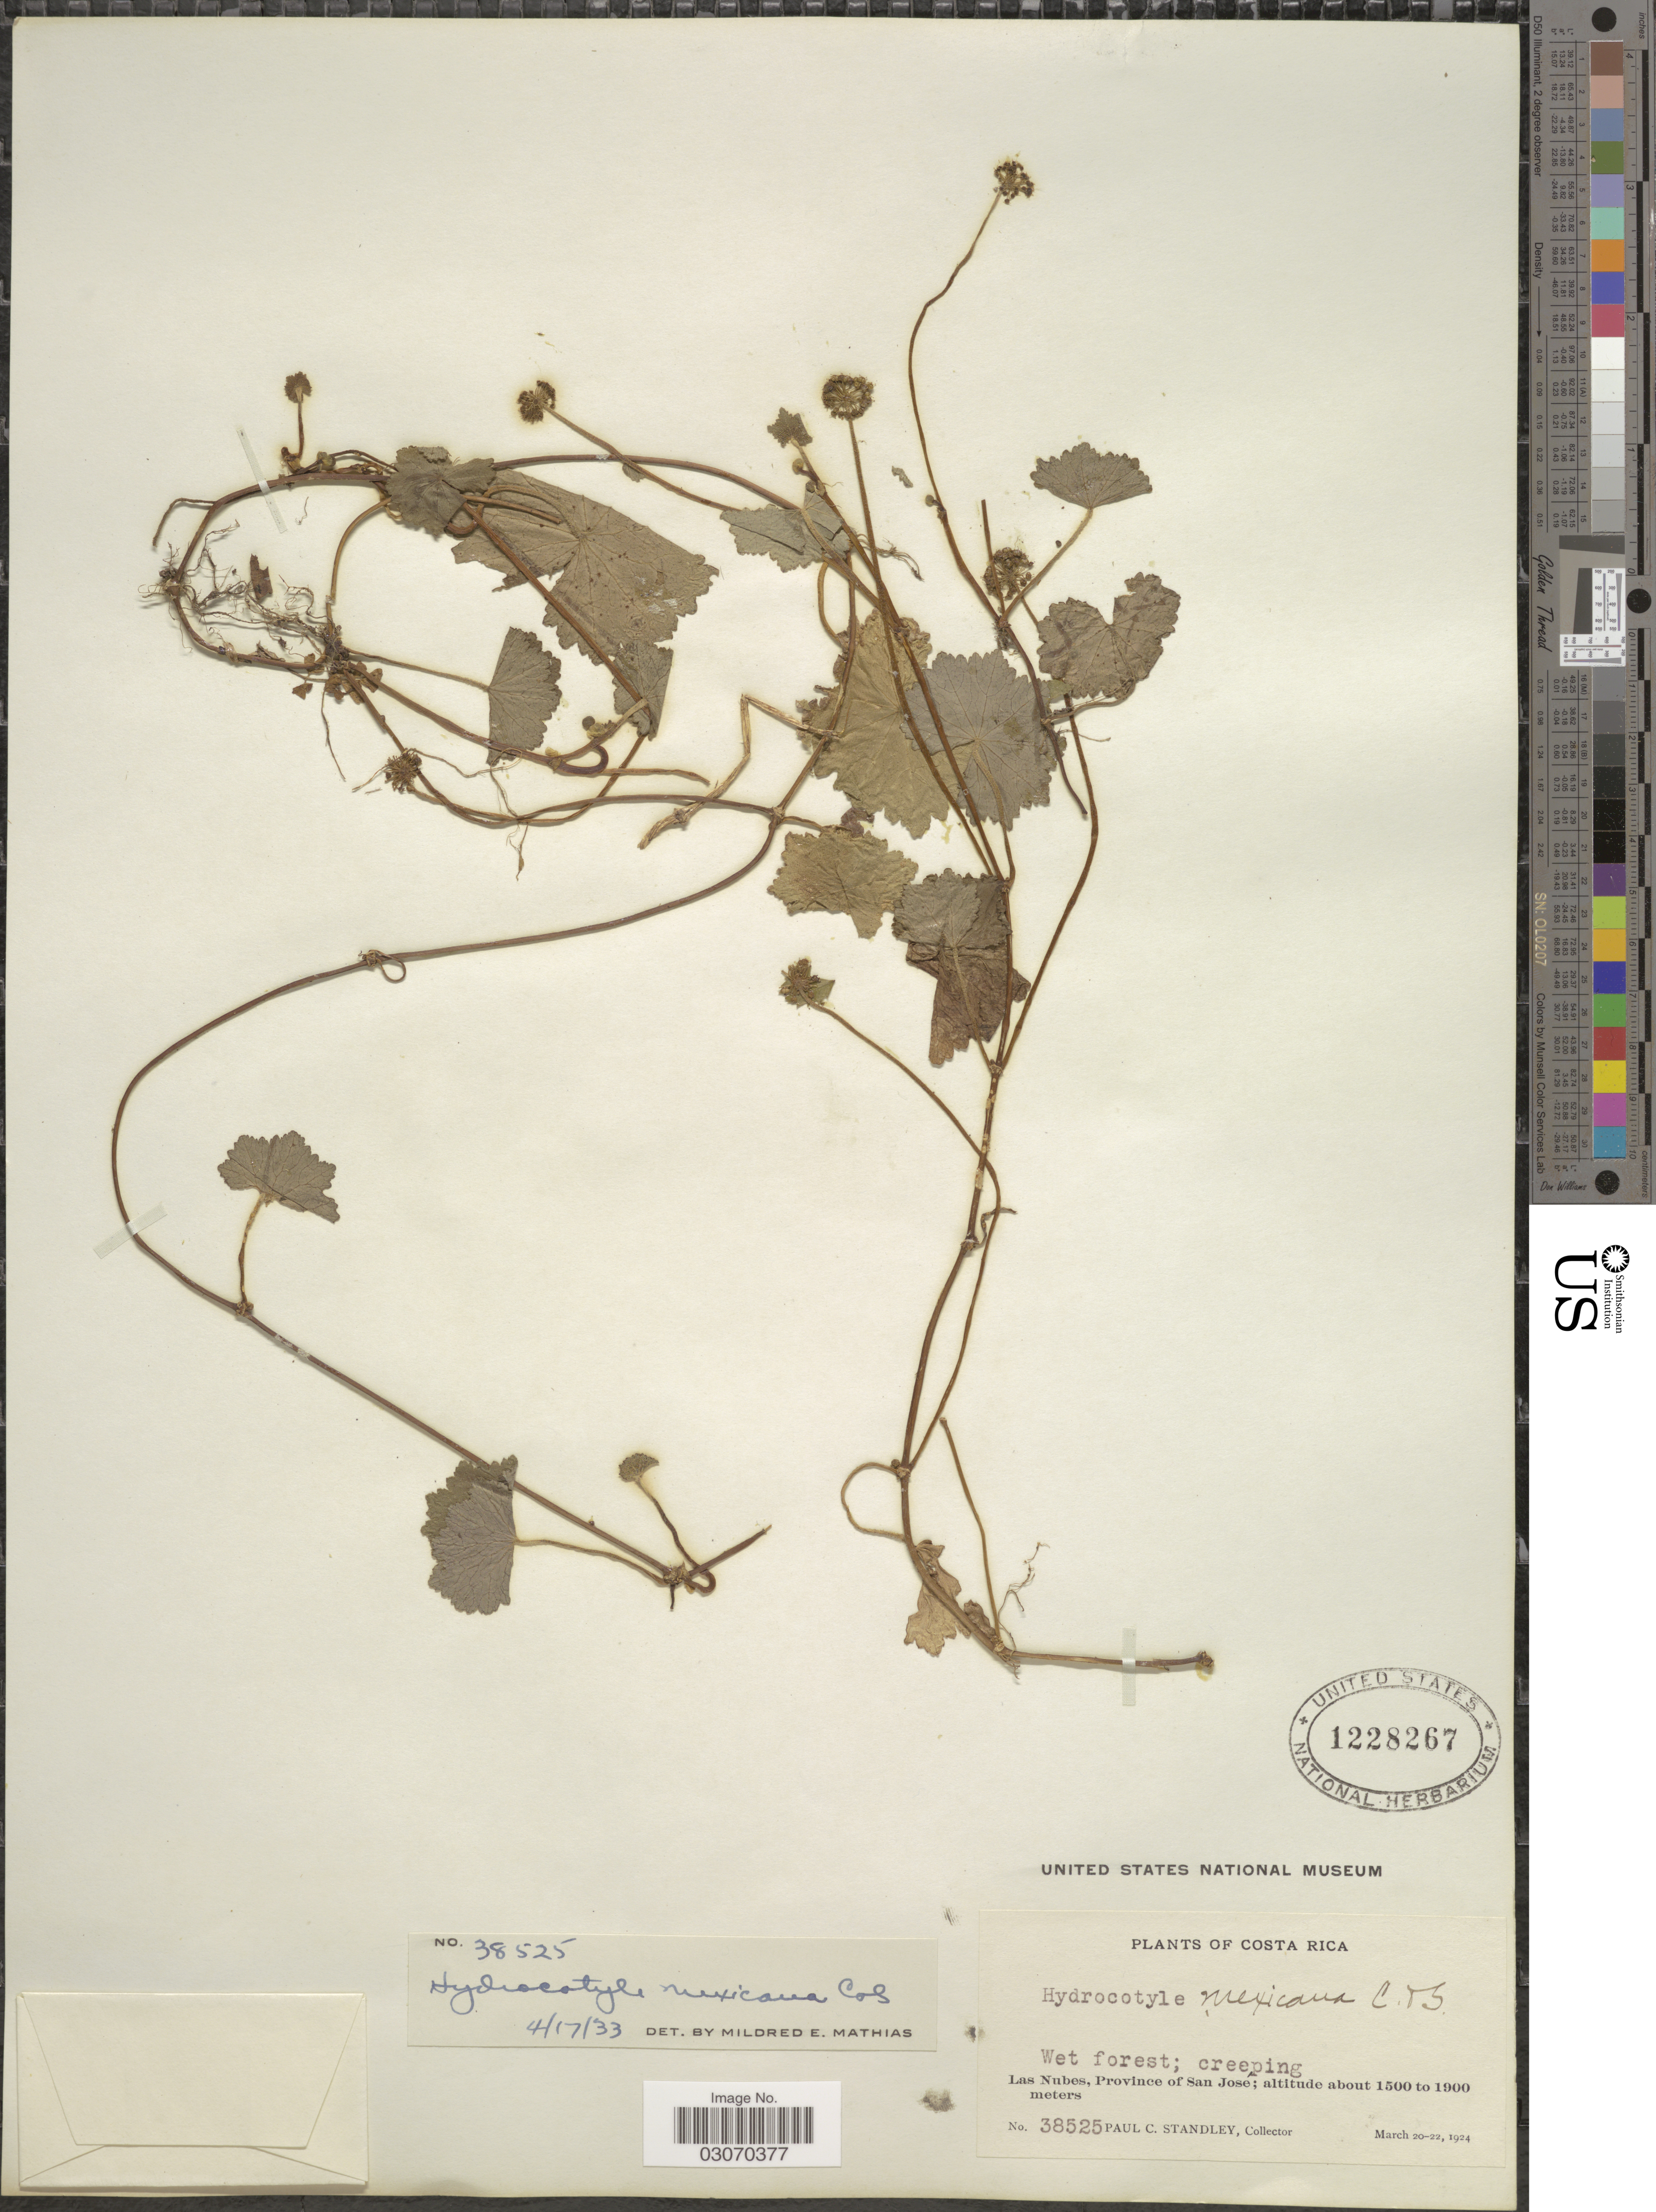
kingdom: Plantae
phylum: Tracheophyta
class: Magnoliopsida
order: Apiales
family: Araliaceae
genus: Hydrocotyle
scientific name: Hydrocotyle mexicana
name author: Schltdl. & Cham.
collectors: P. C. Standley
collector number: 38525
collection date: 1924-03-20/1924-03-22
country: Costa Rica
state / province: San José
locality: Las Nubes.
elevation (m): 1500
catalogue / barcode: US 1228267